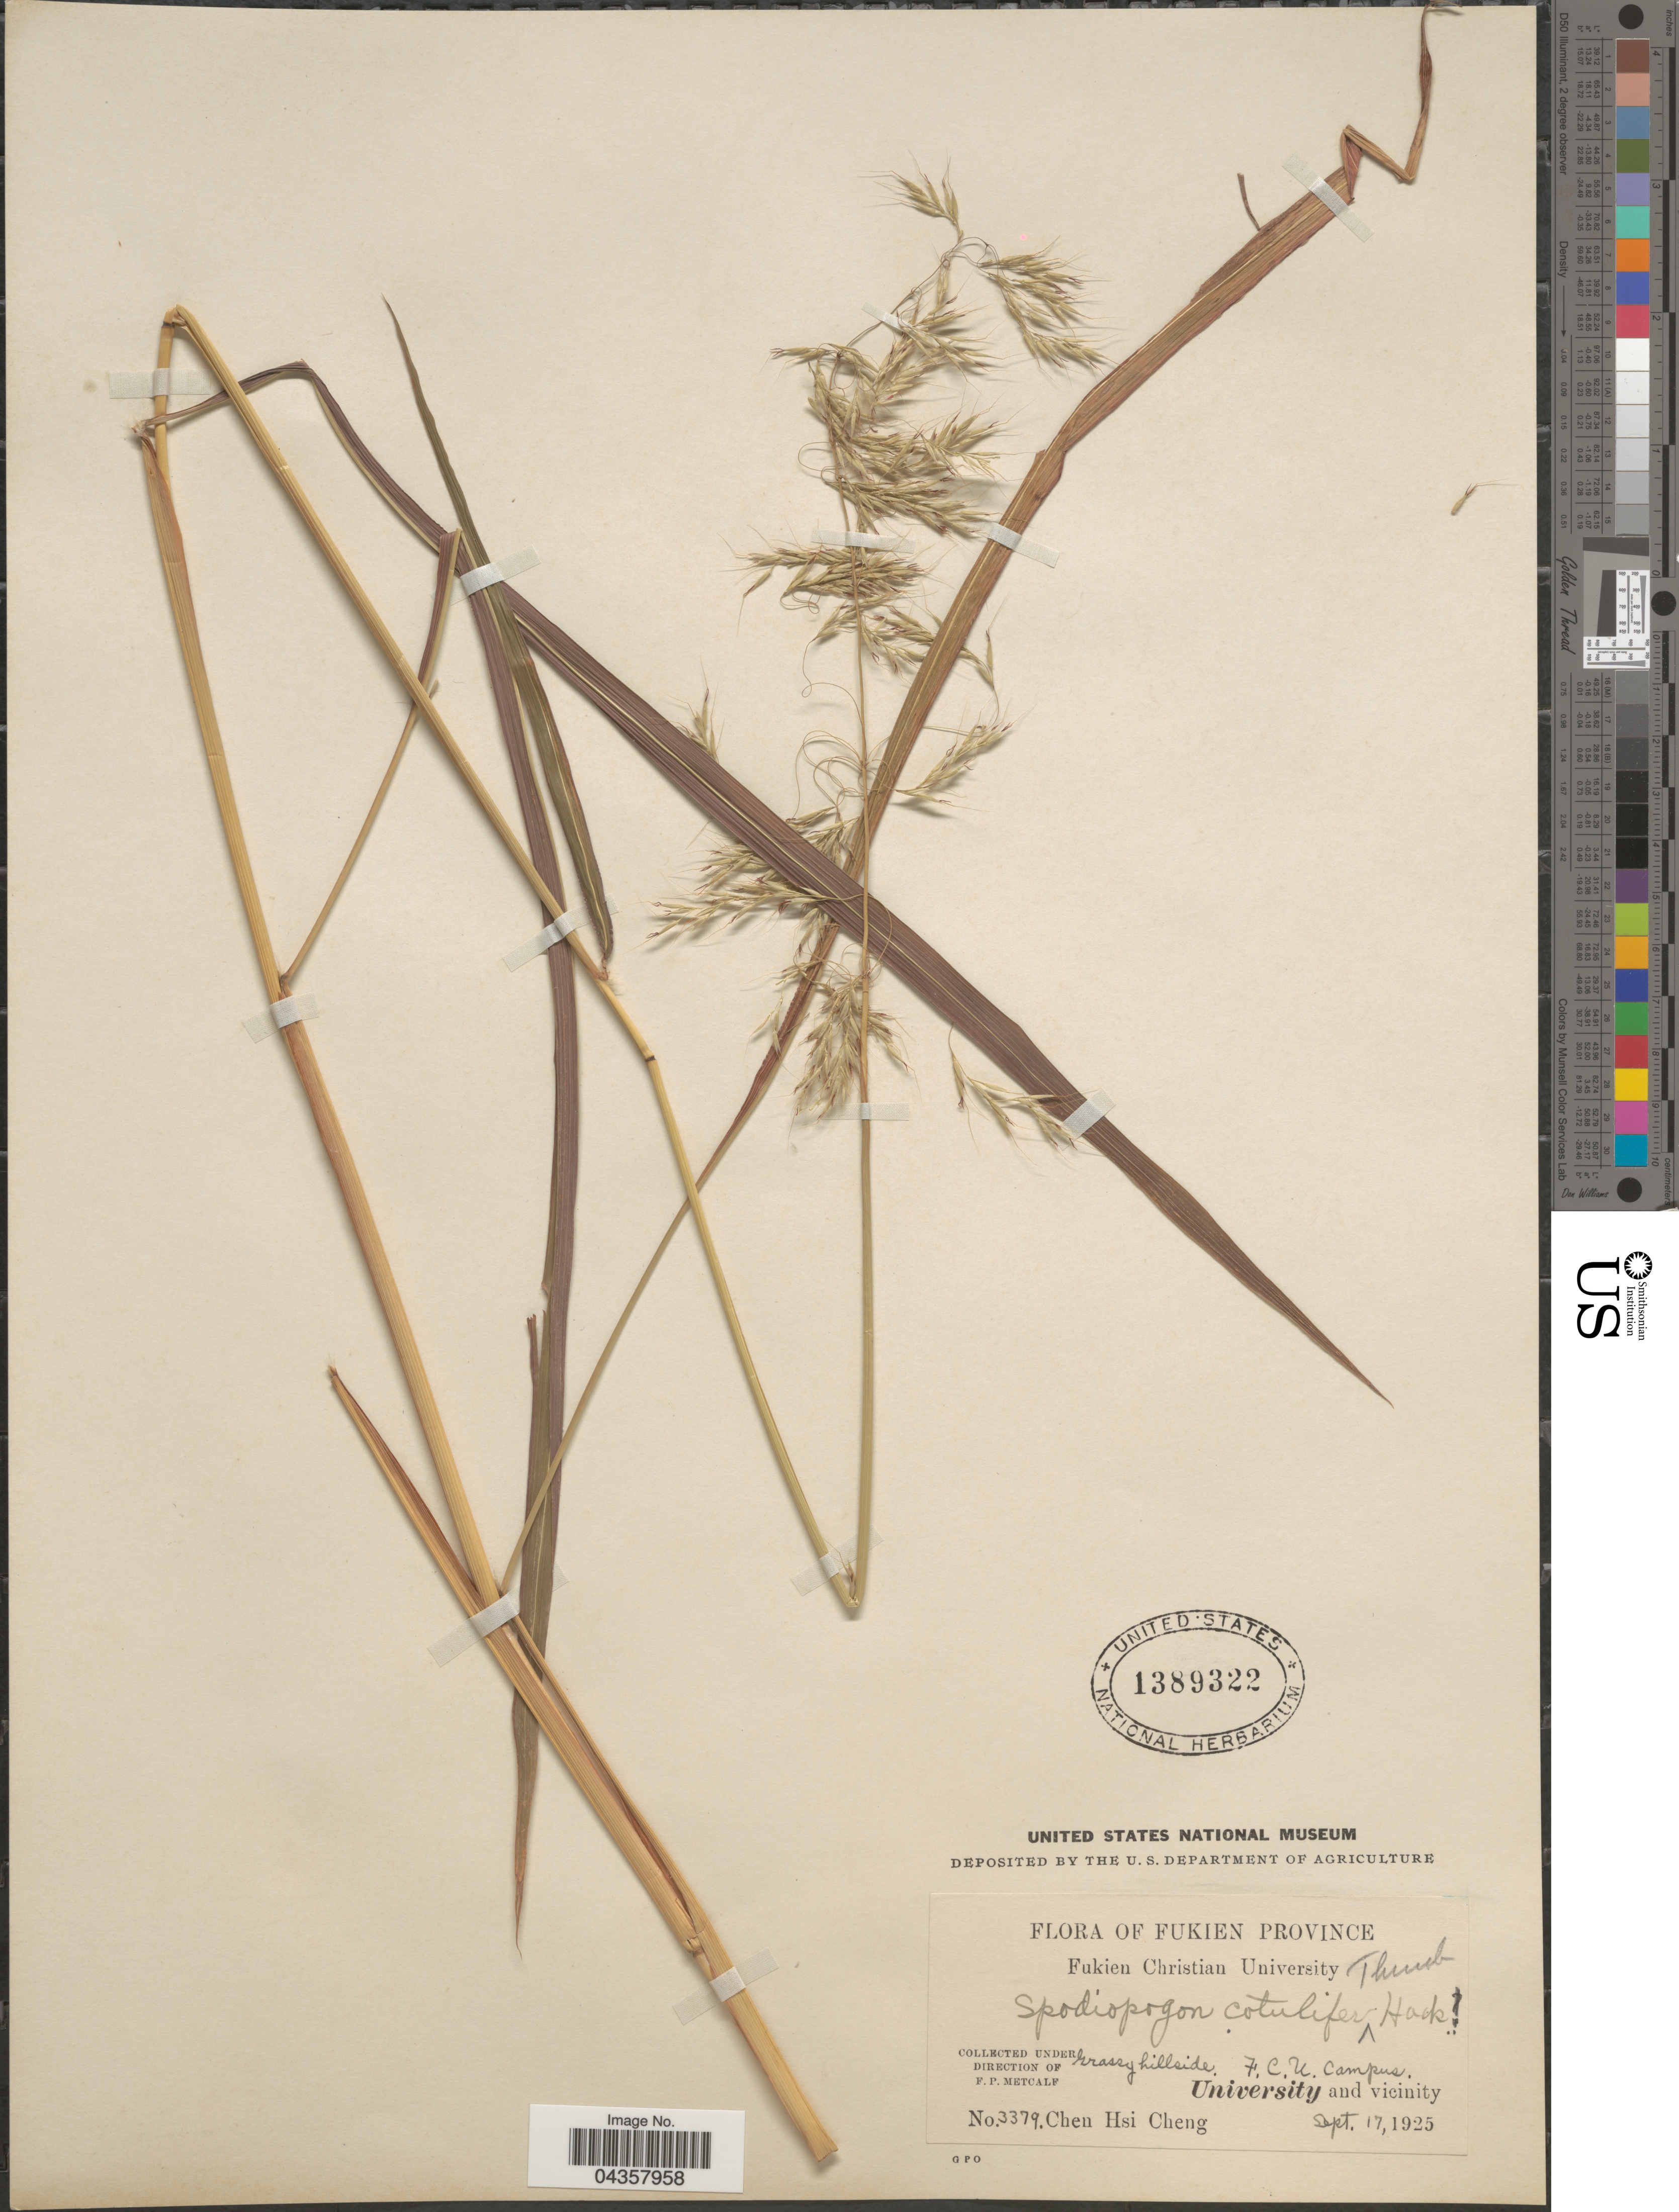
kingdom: Plantae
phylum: Tracheophyta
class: Liliopsida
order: Poales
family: Poaceae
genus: Spodiopogon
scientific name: Spodiopogon cotulifer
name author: (Thunb.) Hack.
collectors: Chen Hsi Cheng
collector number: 3379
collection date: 1925-09-17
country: China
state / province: Fujian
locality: Fukien Province. Grassy hillside. F.C.U. Campus. University and vicinity.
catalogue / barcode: US 1389322